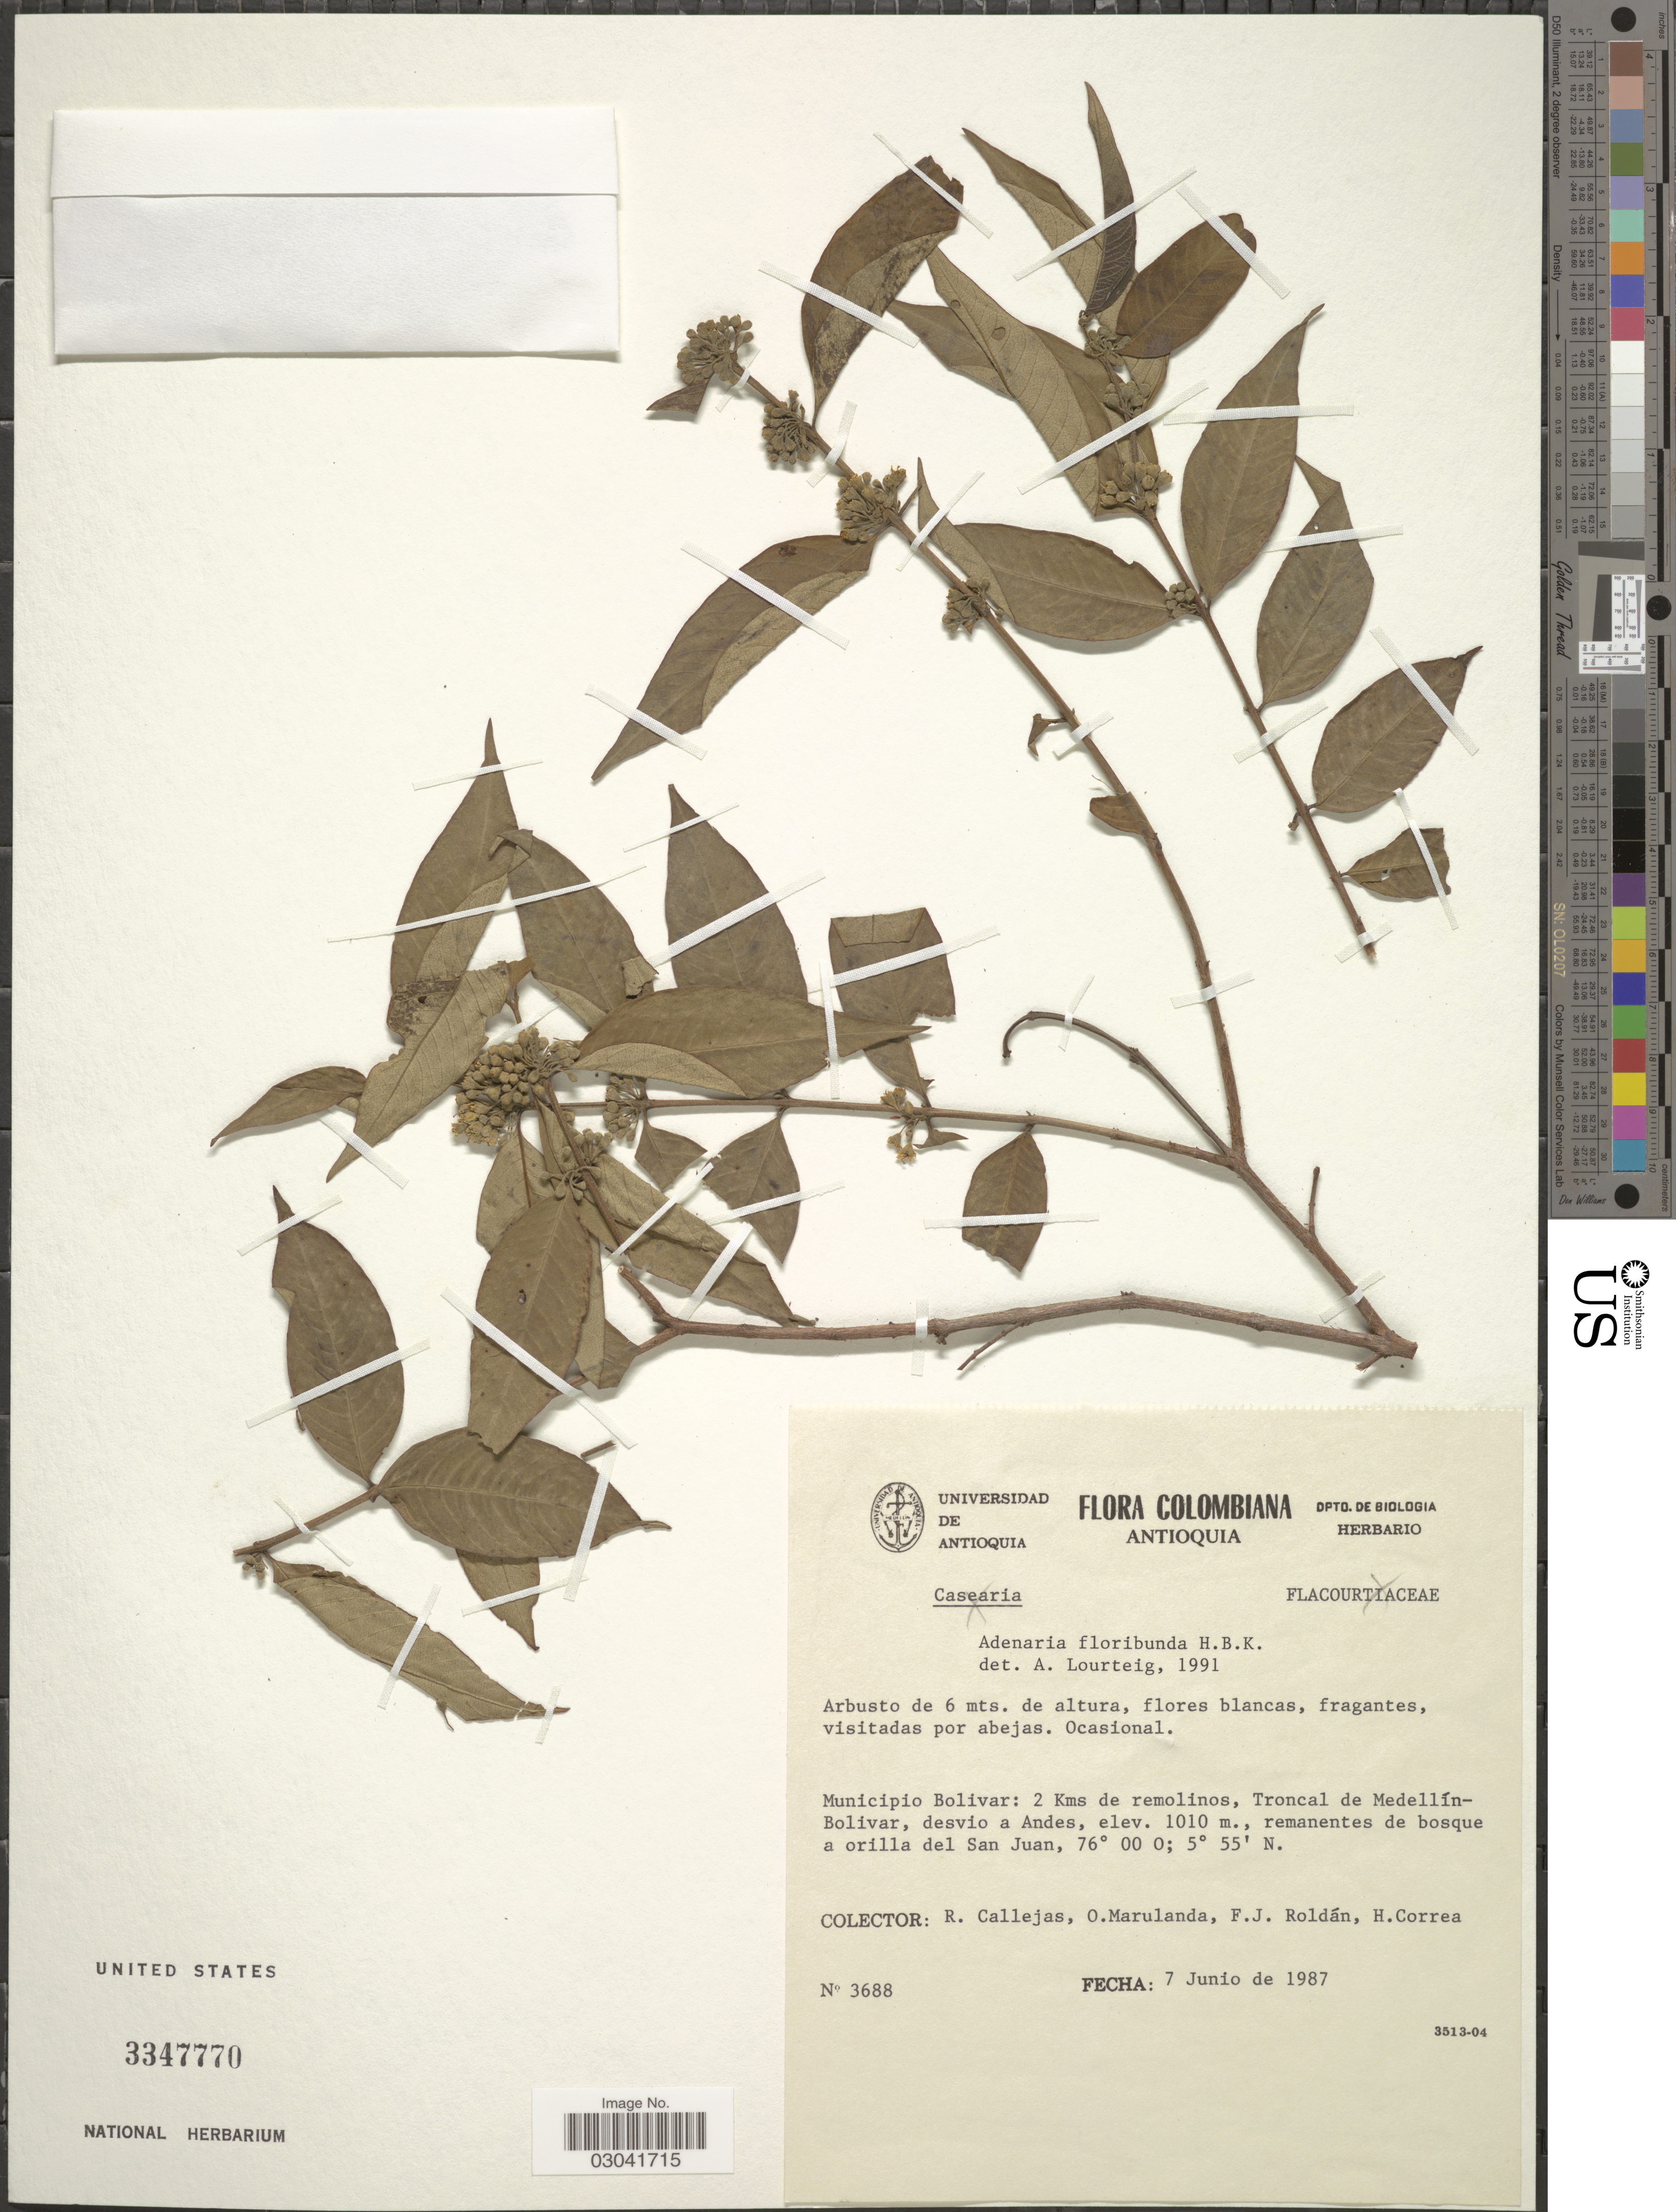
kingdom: Plantae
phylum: Tracheophyta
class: Magnoliopsida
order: Myrtales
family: Lythraceae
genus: Adenaria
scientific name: Adenaria floribunda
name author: Kunth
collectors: R. Callejas, O. Marulanda, F. J. Roldán & H. Correa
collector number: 3688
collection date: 1987-06-07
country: Colombia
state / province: Bolívar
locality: Antioquia. Municipio Bolivar: 2 Kms de remolinos, Troncal de Medellín-Bolivar, desvio a Andes, remanentes de bosque a orilla del San Juan.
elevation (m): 1010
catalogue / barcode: US 3347770